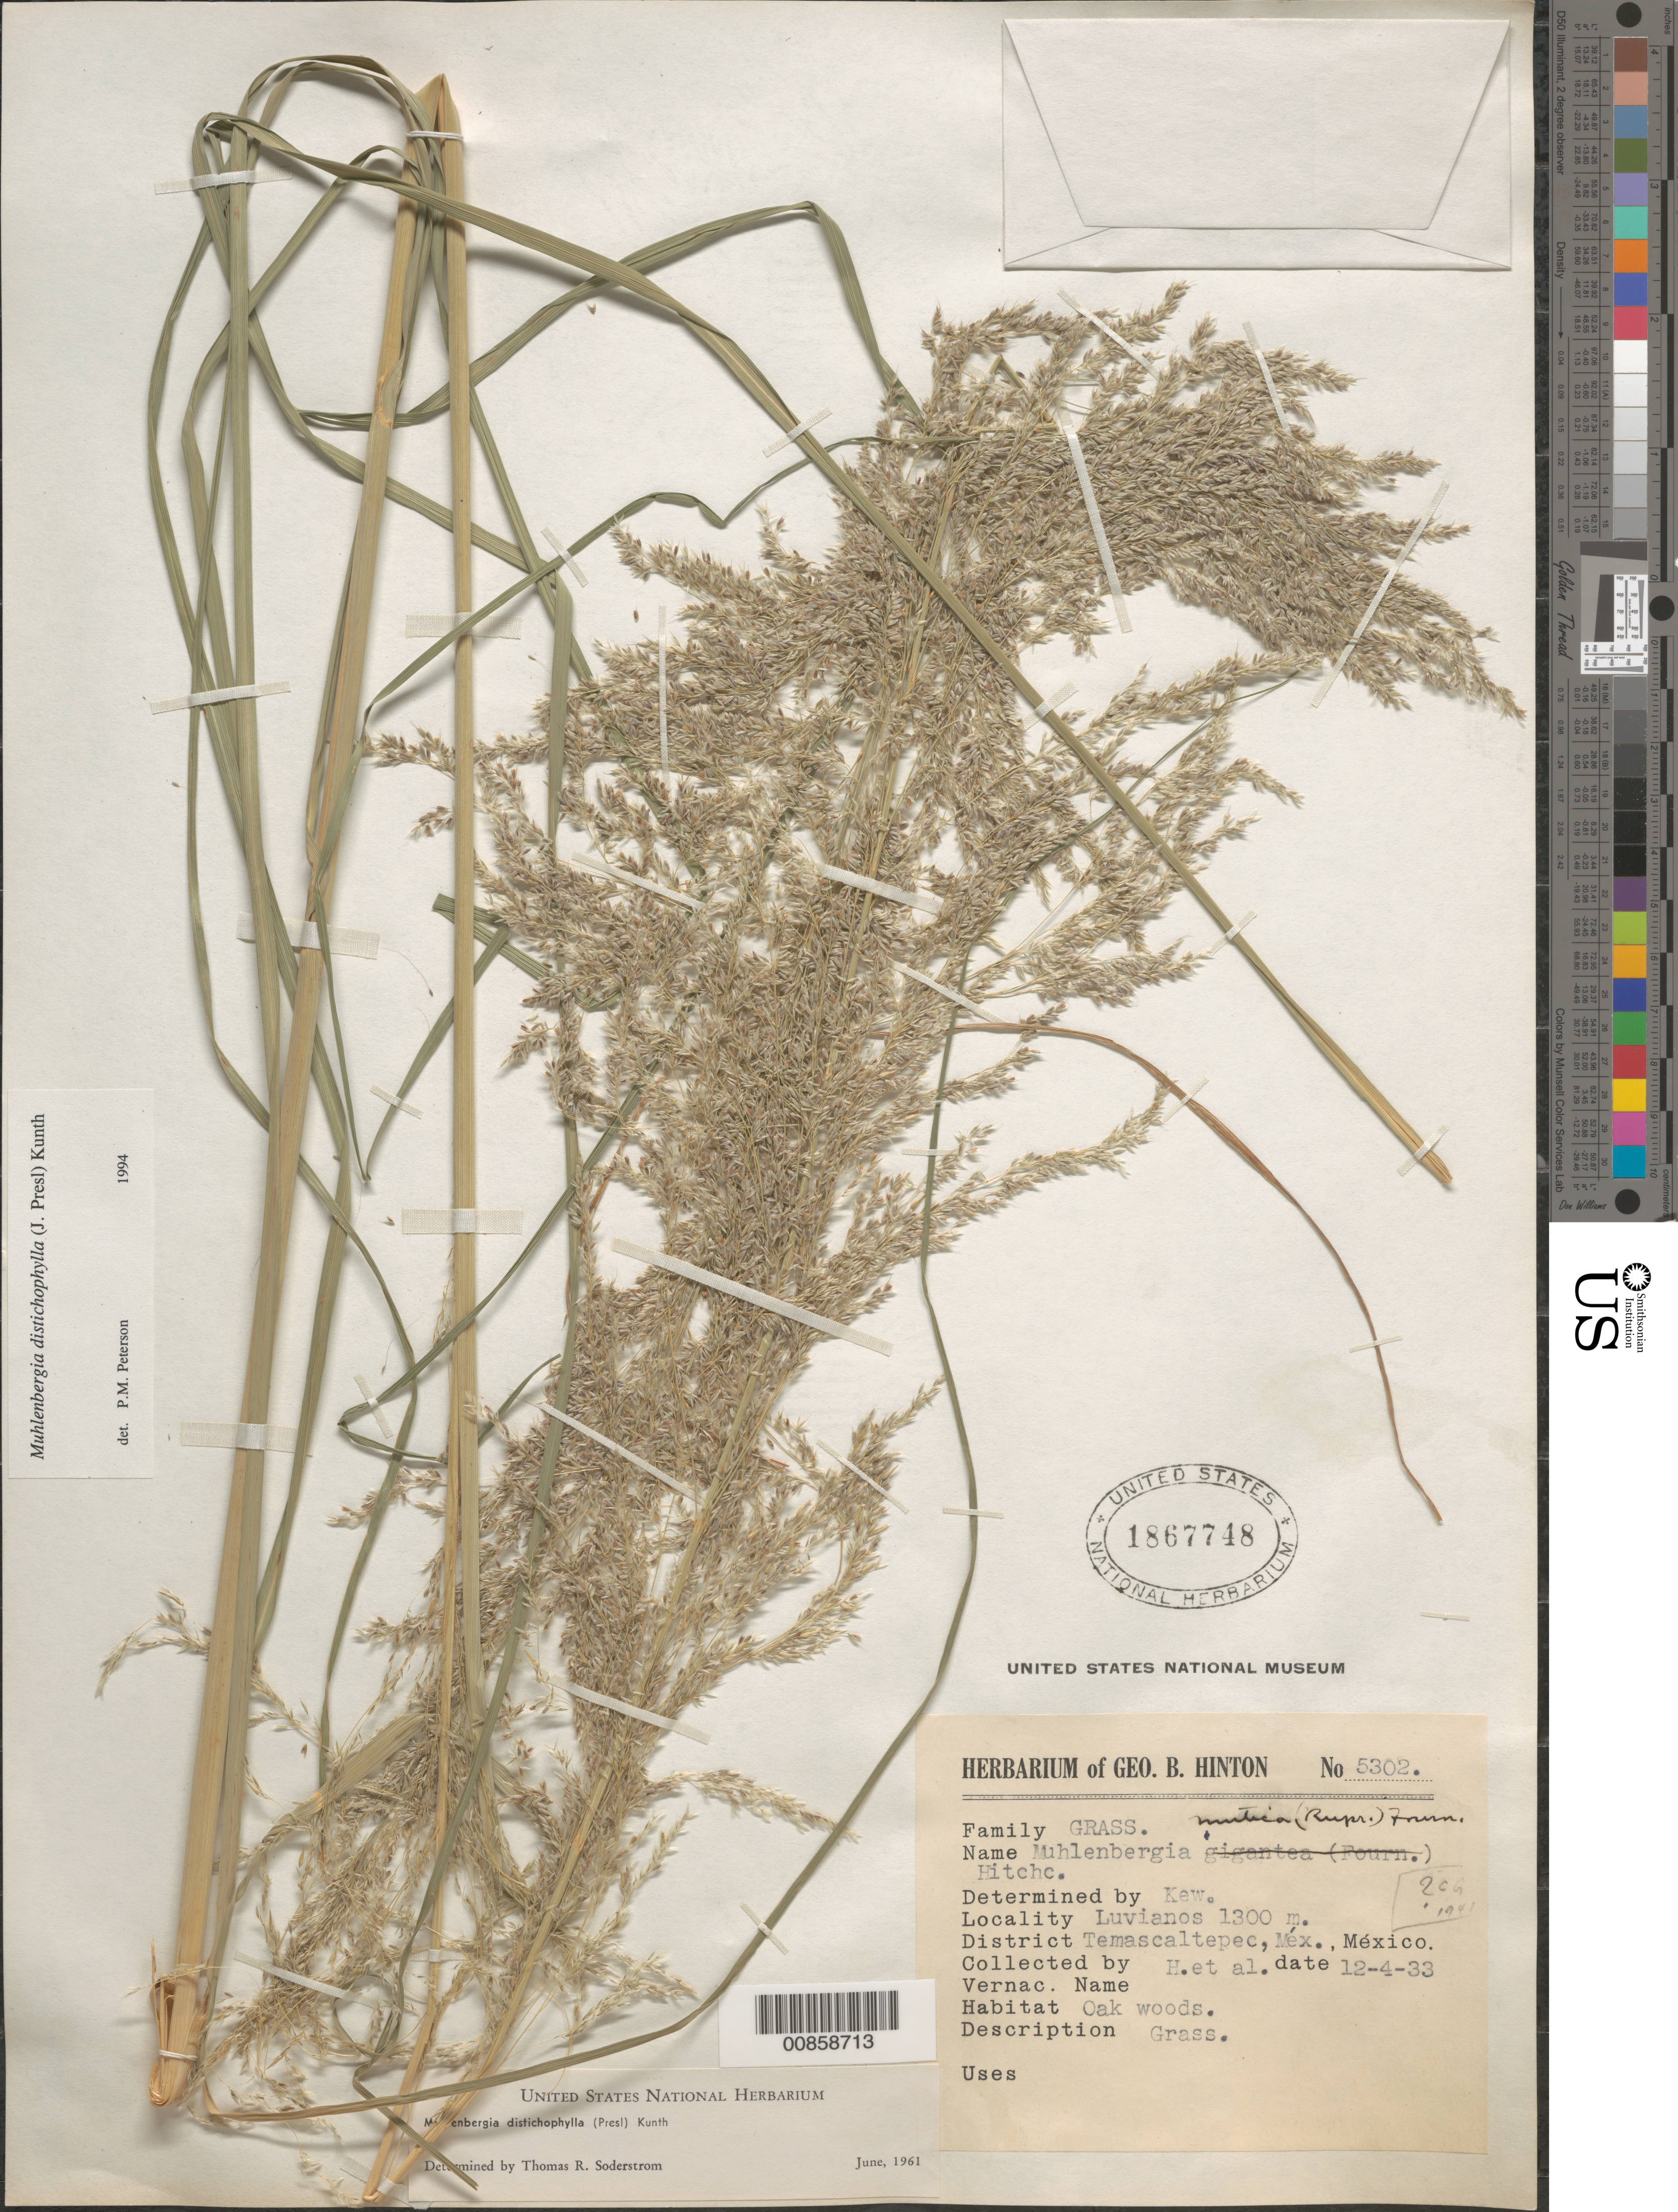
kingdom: Plantae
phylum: Tracheophyta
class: Liliopsida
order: Poales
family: Poaceae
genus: Muhlenbergia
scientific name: Muhlenbergia distichophylla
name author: (J. Presl) Kunth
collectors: G. B. Hinton & et al.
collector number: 5302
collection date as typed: Transcribed d/m/y: 4/12/33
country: Mexico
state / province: México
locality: Luvianos. District Temascaltepec.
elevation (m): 1300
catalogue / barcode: US 1867748